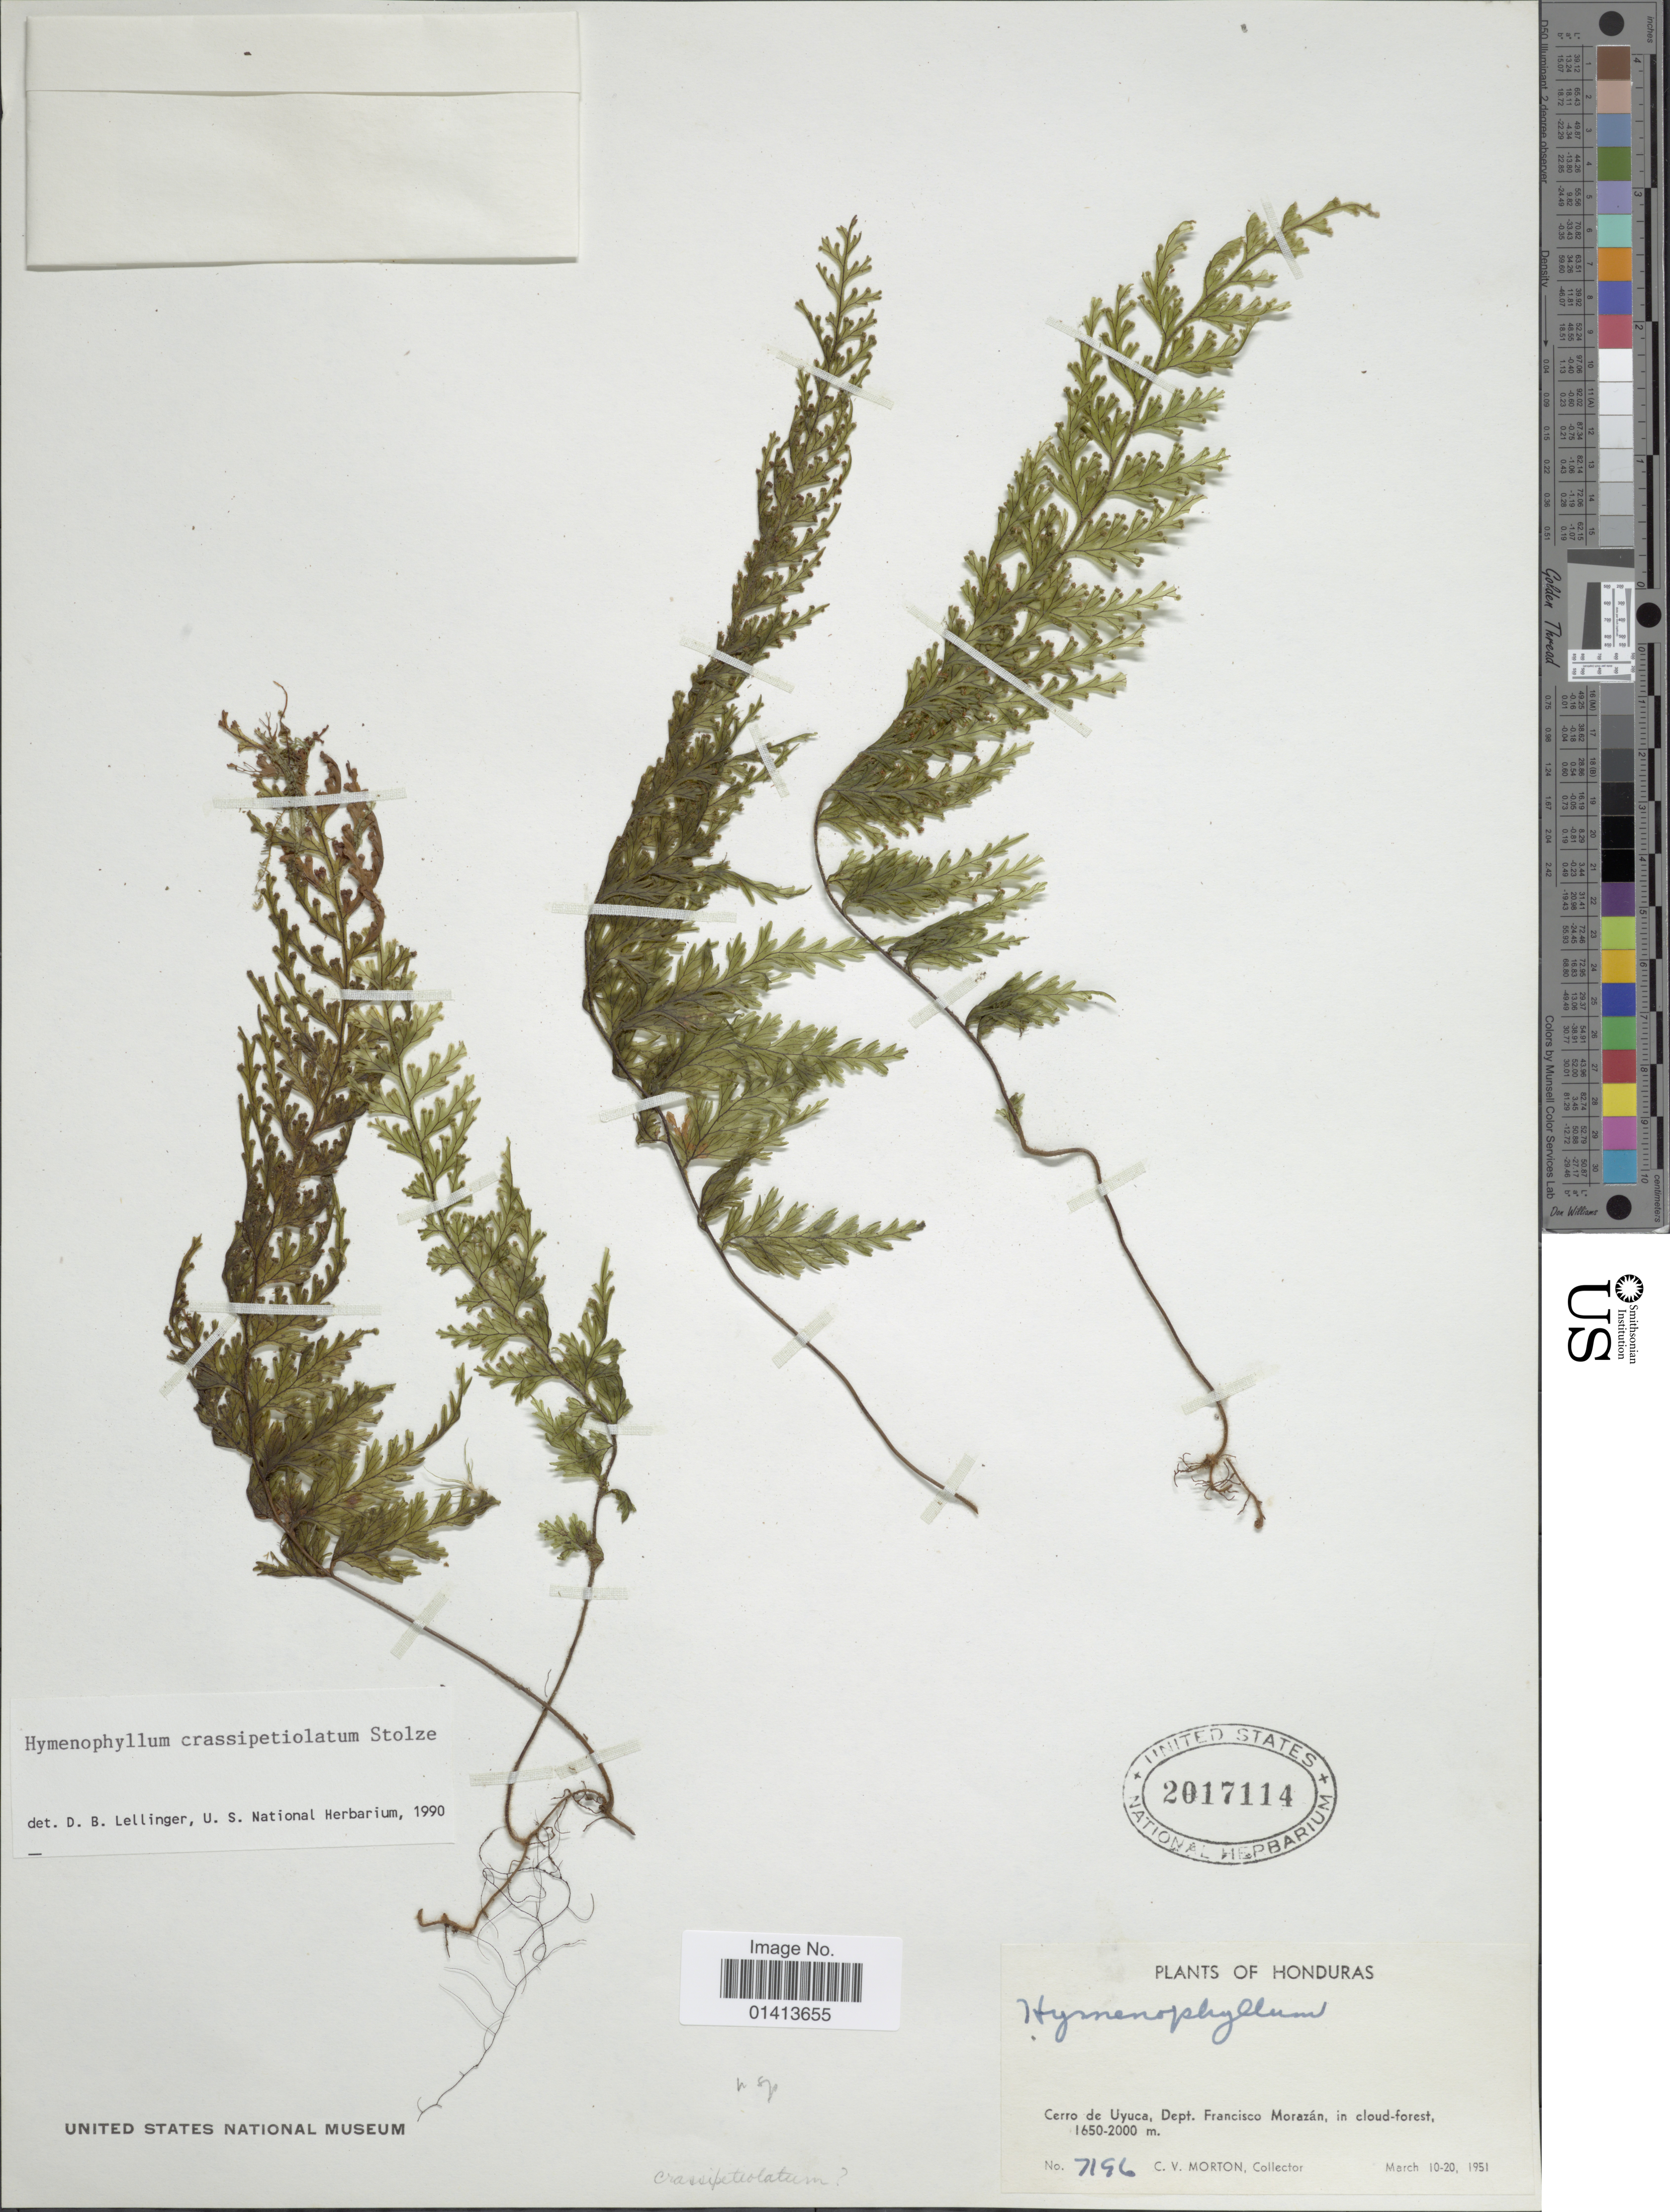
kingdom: Plantae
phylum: Tracheophyta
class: Polypodiopsida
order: Hymenophyllales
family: Hymenophyllaceae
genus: Hymenophyllum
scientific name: Hymenophyllum crassipetiolatum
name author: Stolze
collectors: C. V. Morton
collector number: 7196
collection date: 1951-03-10/1951-03-20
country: Honduras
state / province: Fco. Morazán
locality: Cerro de Uyuca, Dept Francisco Morazán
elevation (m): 1650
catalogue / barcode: US 2017114